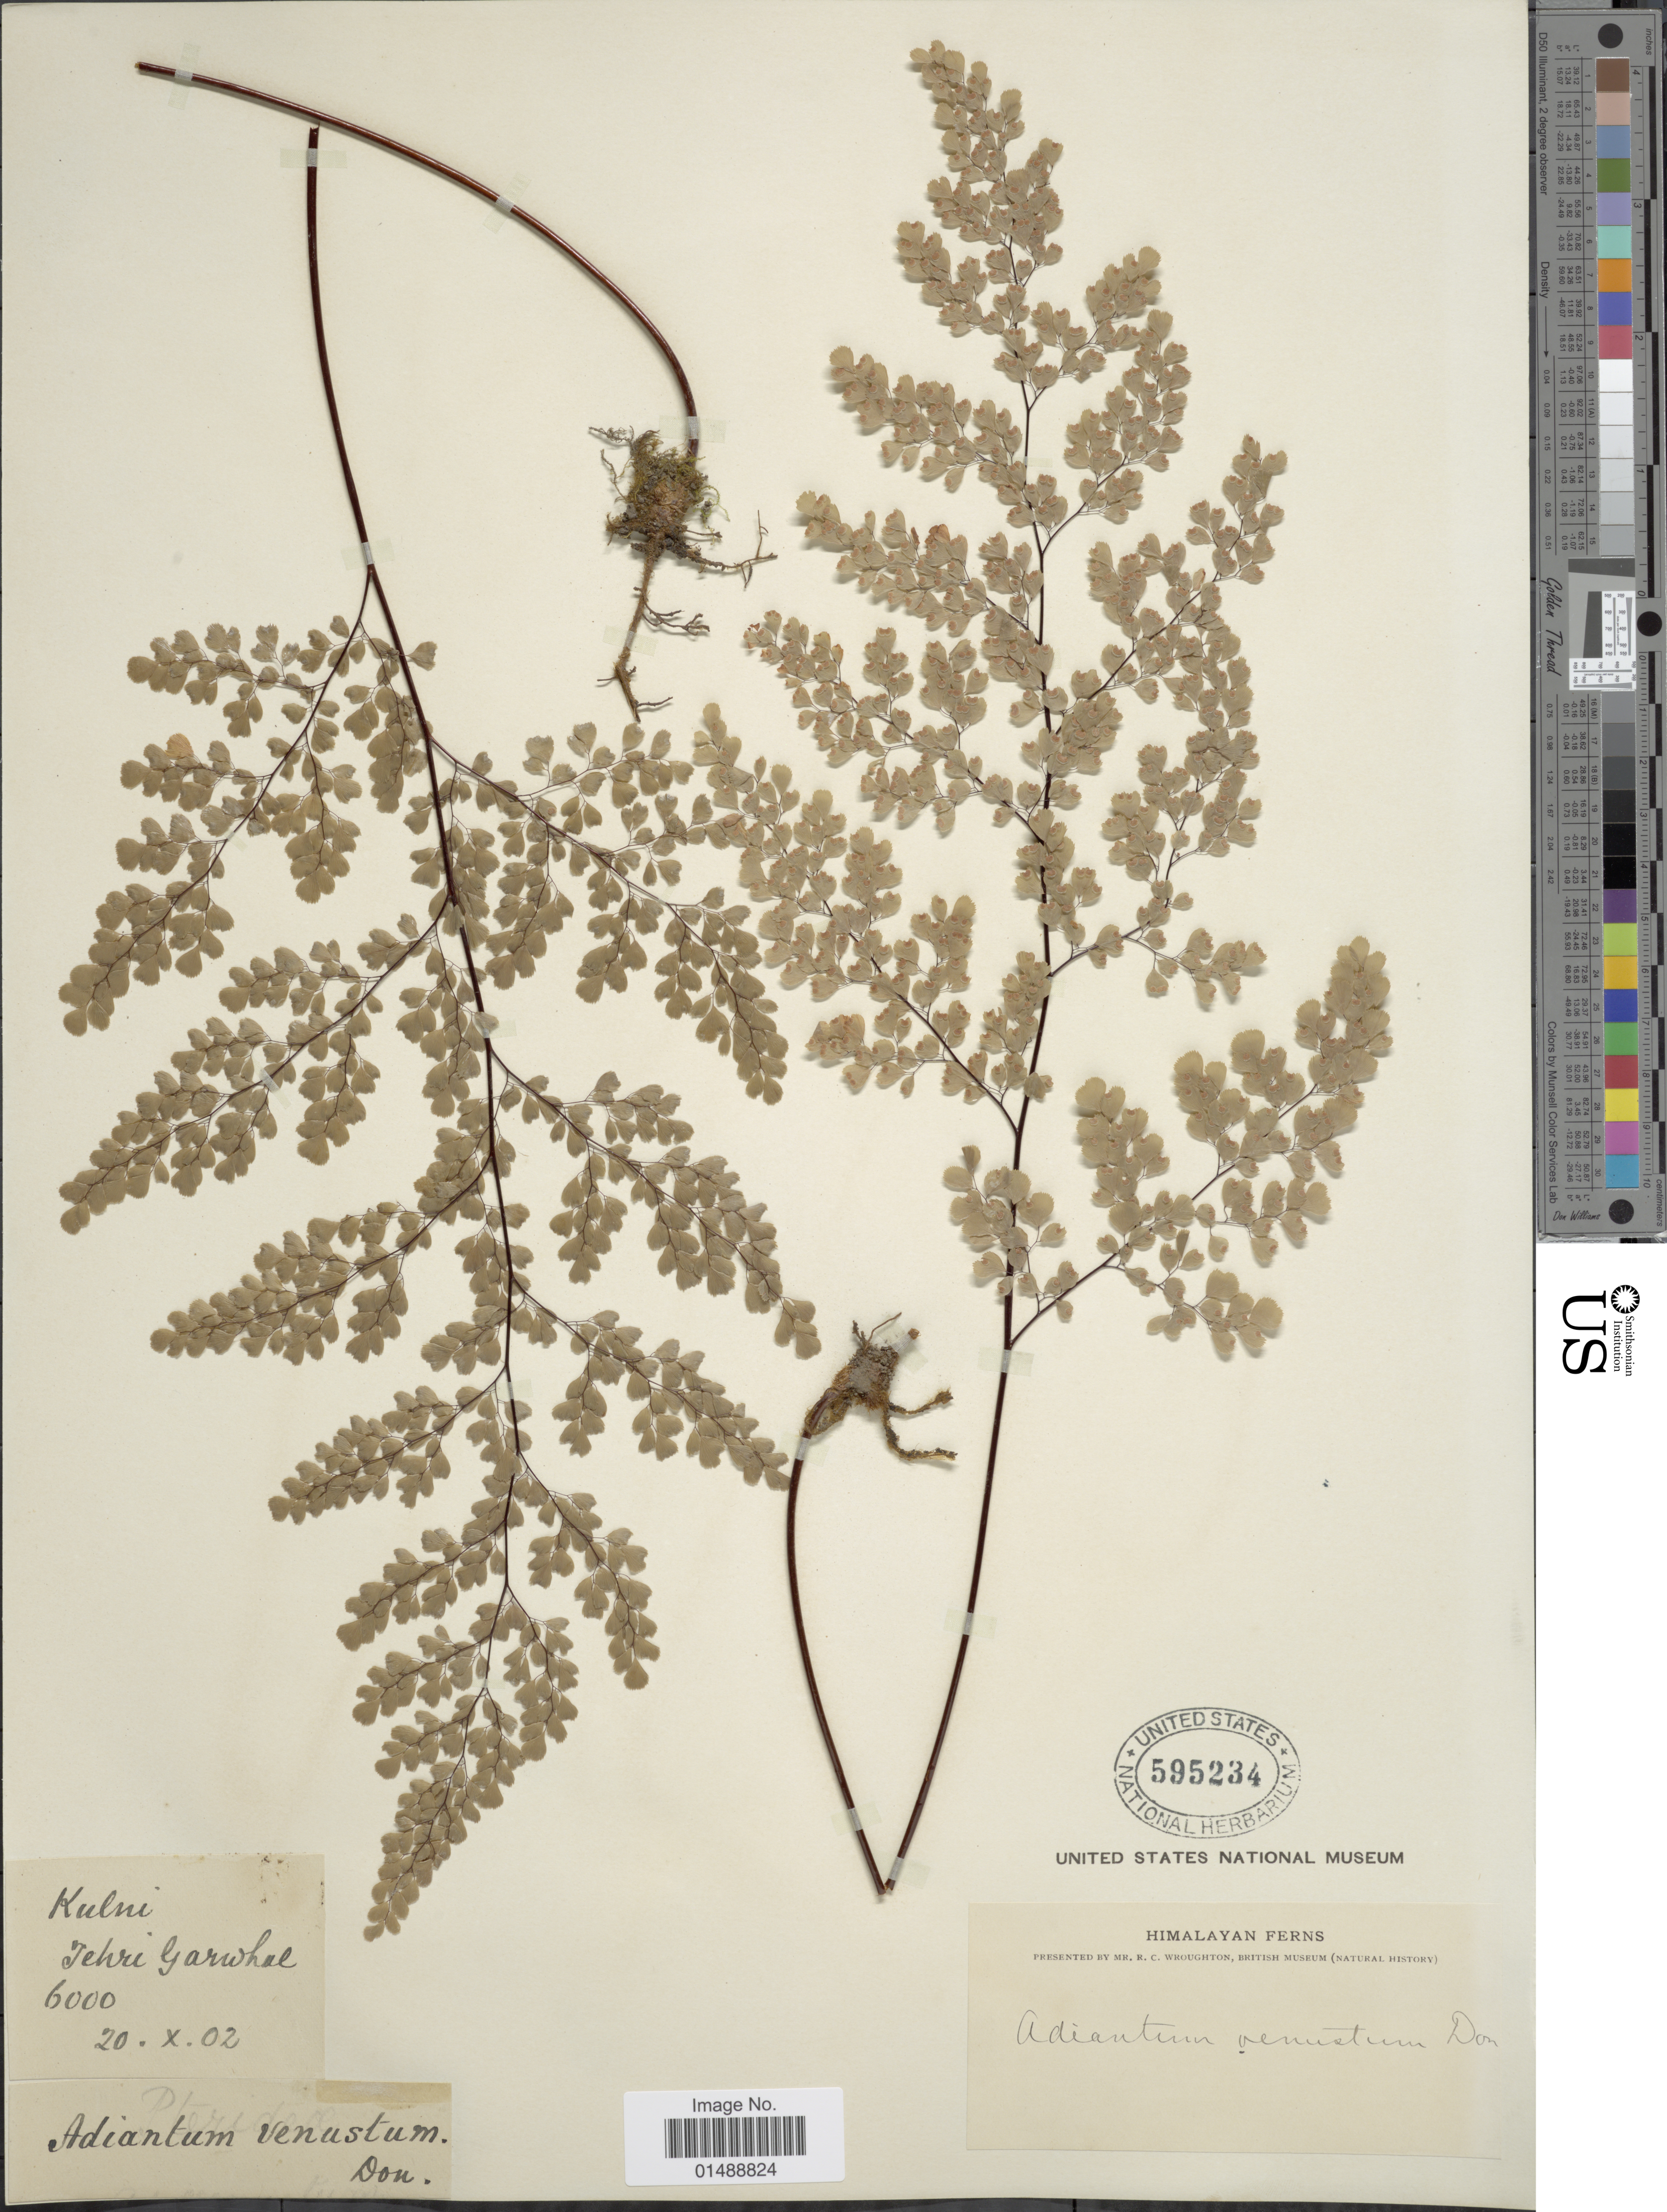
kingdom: Plantae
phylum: Tracheophyta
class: Polypodiopsida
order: Polypodiales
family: Pteridaceae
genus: Adiantum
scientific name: Adiantum venustum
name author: D. Don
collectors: R. Wroughton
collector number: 6000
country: India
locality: Himalaya, Kulni, Tehri Garwhal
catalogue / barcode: US 595234